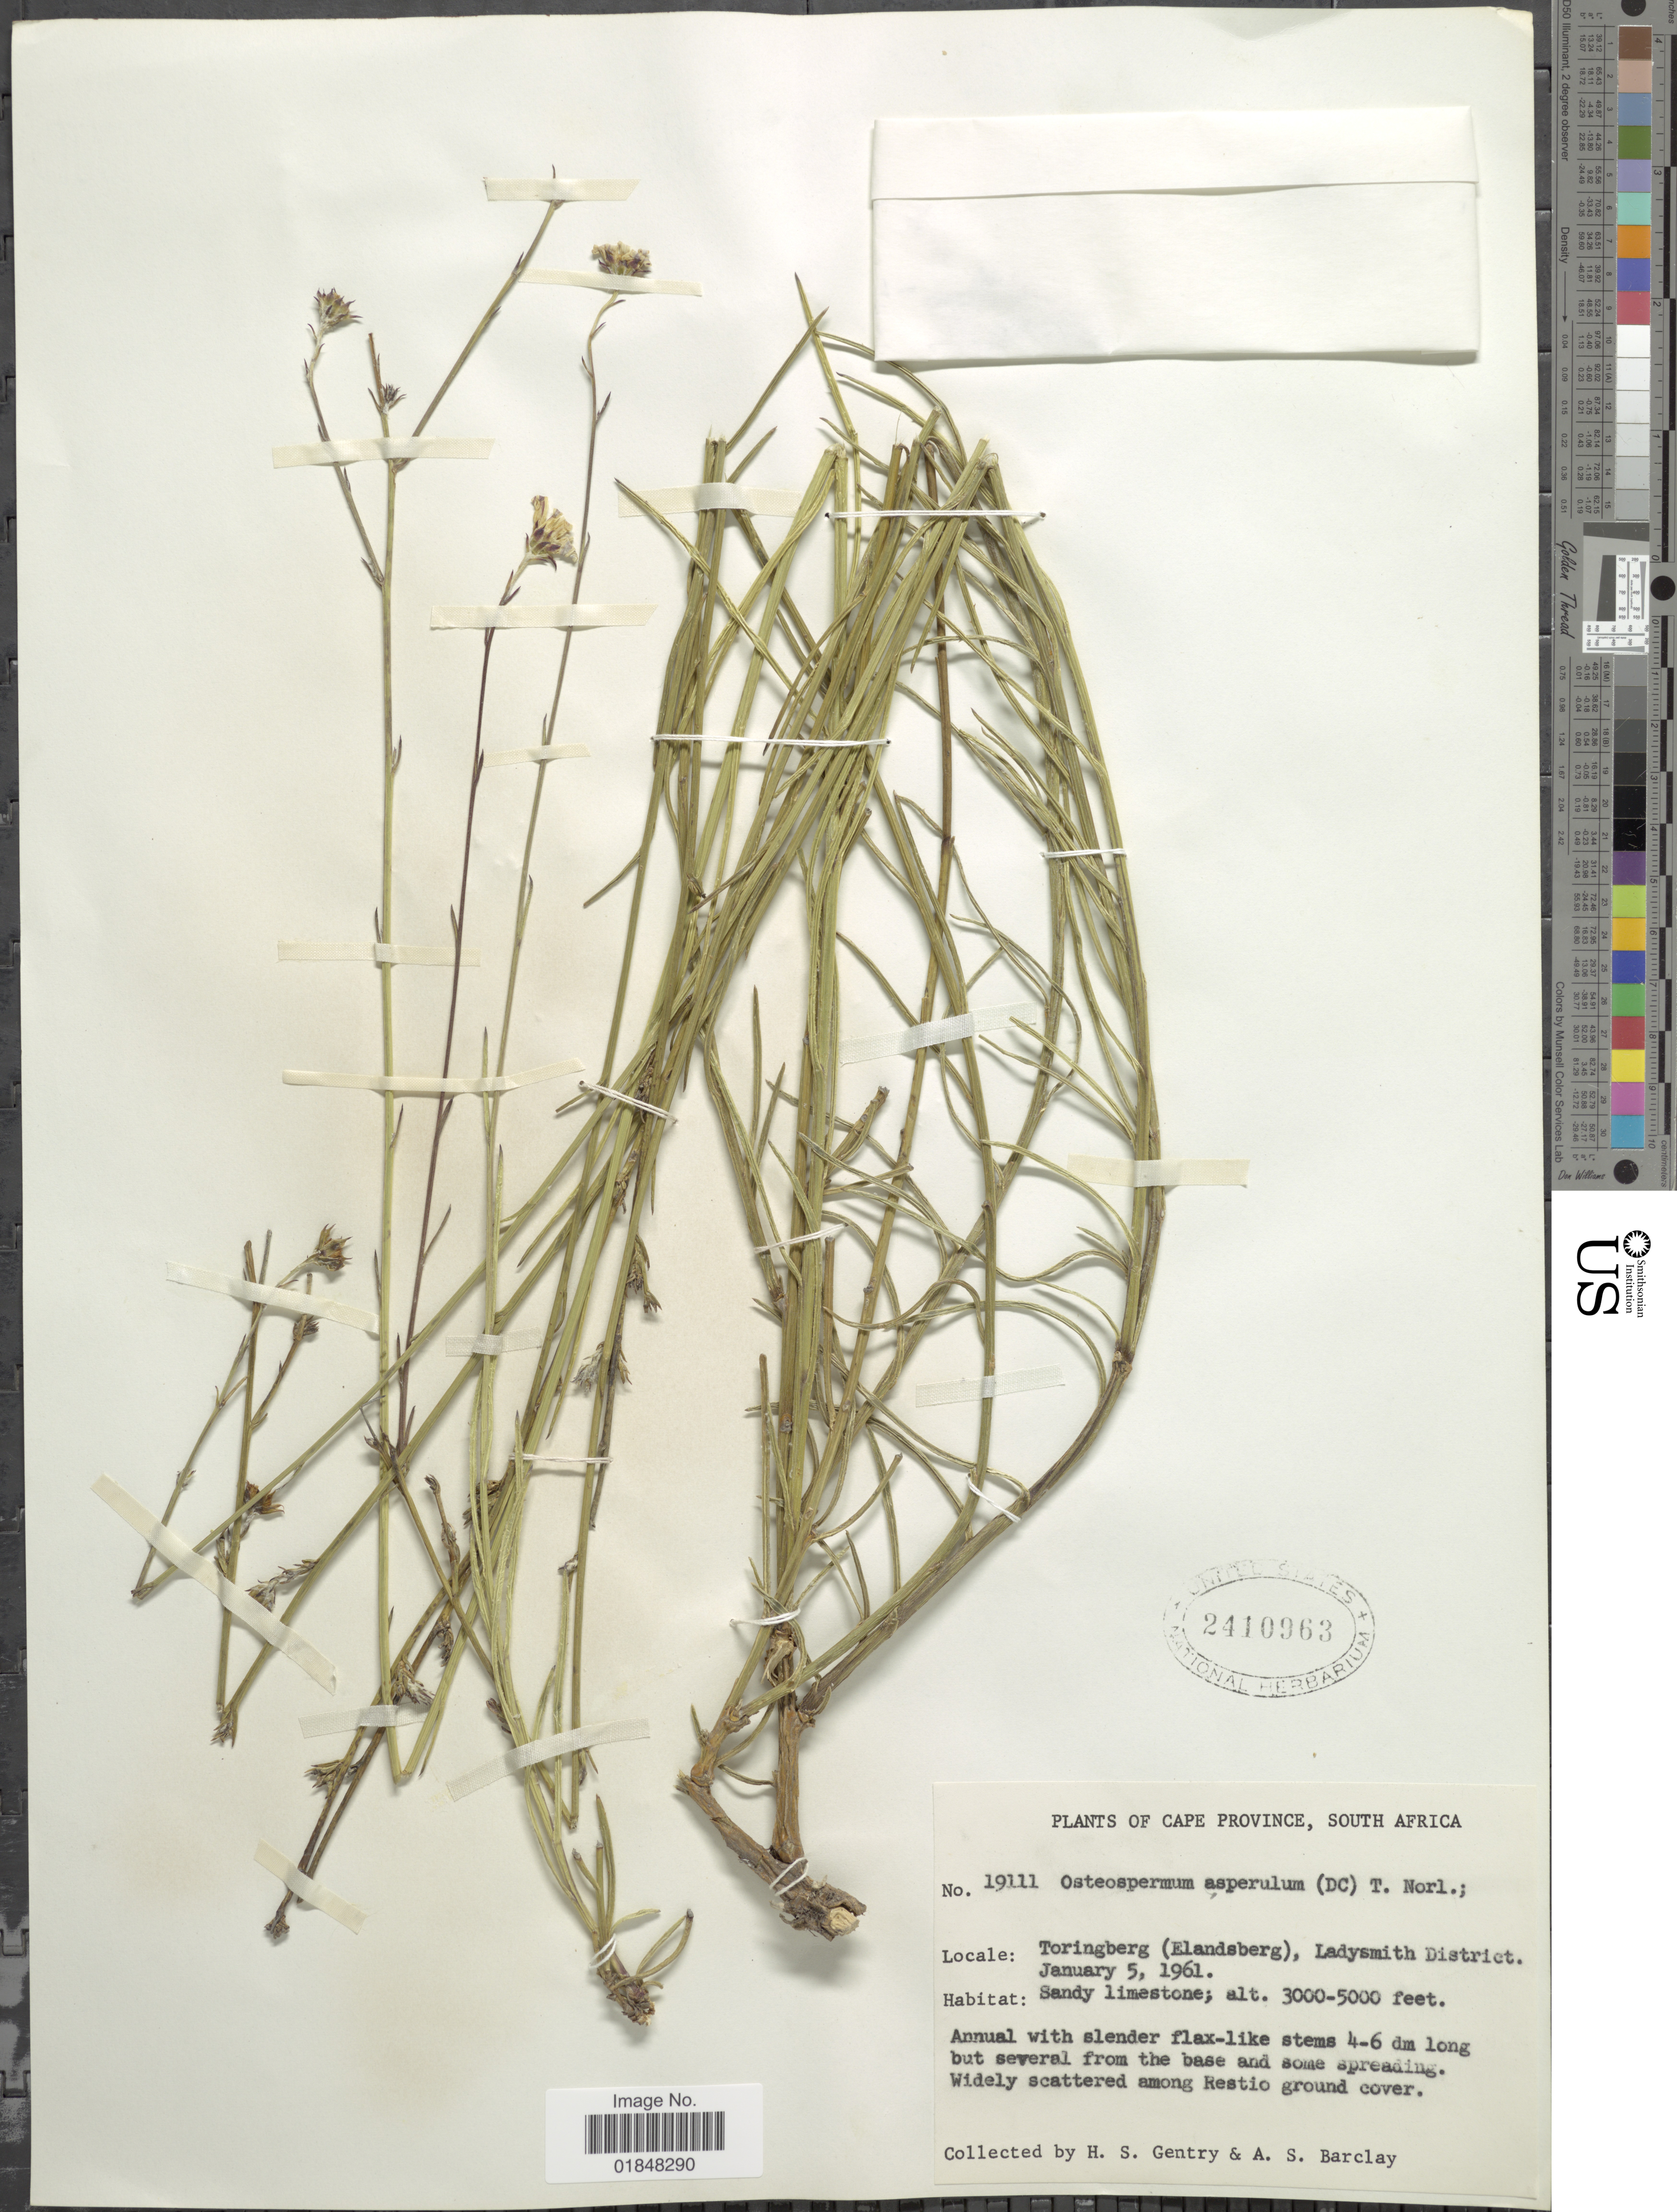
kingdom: Plantae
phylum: Tracheophyta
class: Magnoliopsida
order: Asterales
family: Asteraceae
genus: Osteospermum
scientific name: Osteospermum asperulum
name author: (DC.) Norl.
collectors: H. S. Gentry & A. S. Barclay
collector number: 19111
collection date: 1961-01-05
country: South Africa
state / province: Eastern Cape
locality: Toringberg (Elandsberg), Ladysmith District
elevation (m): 914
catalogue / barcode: US 2410963